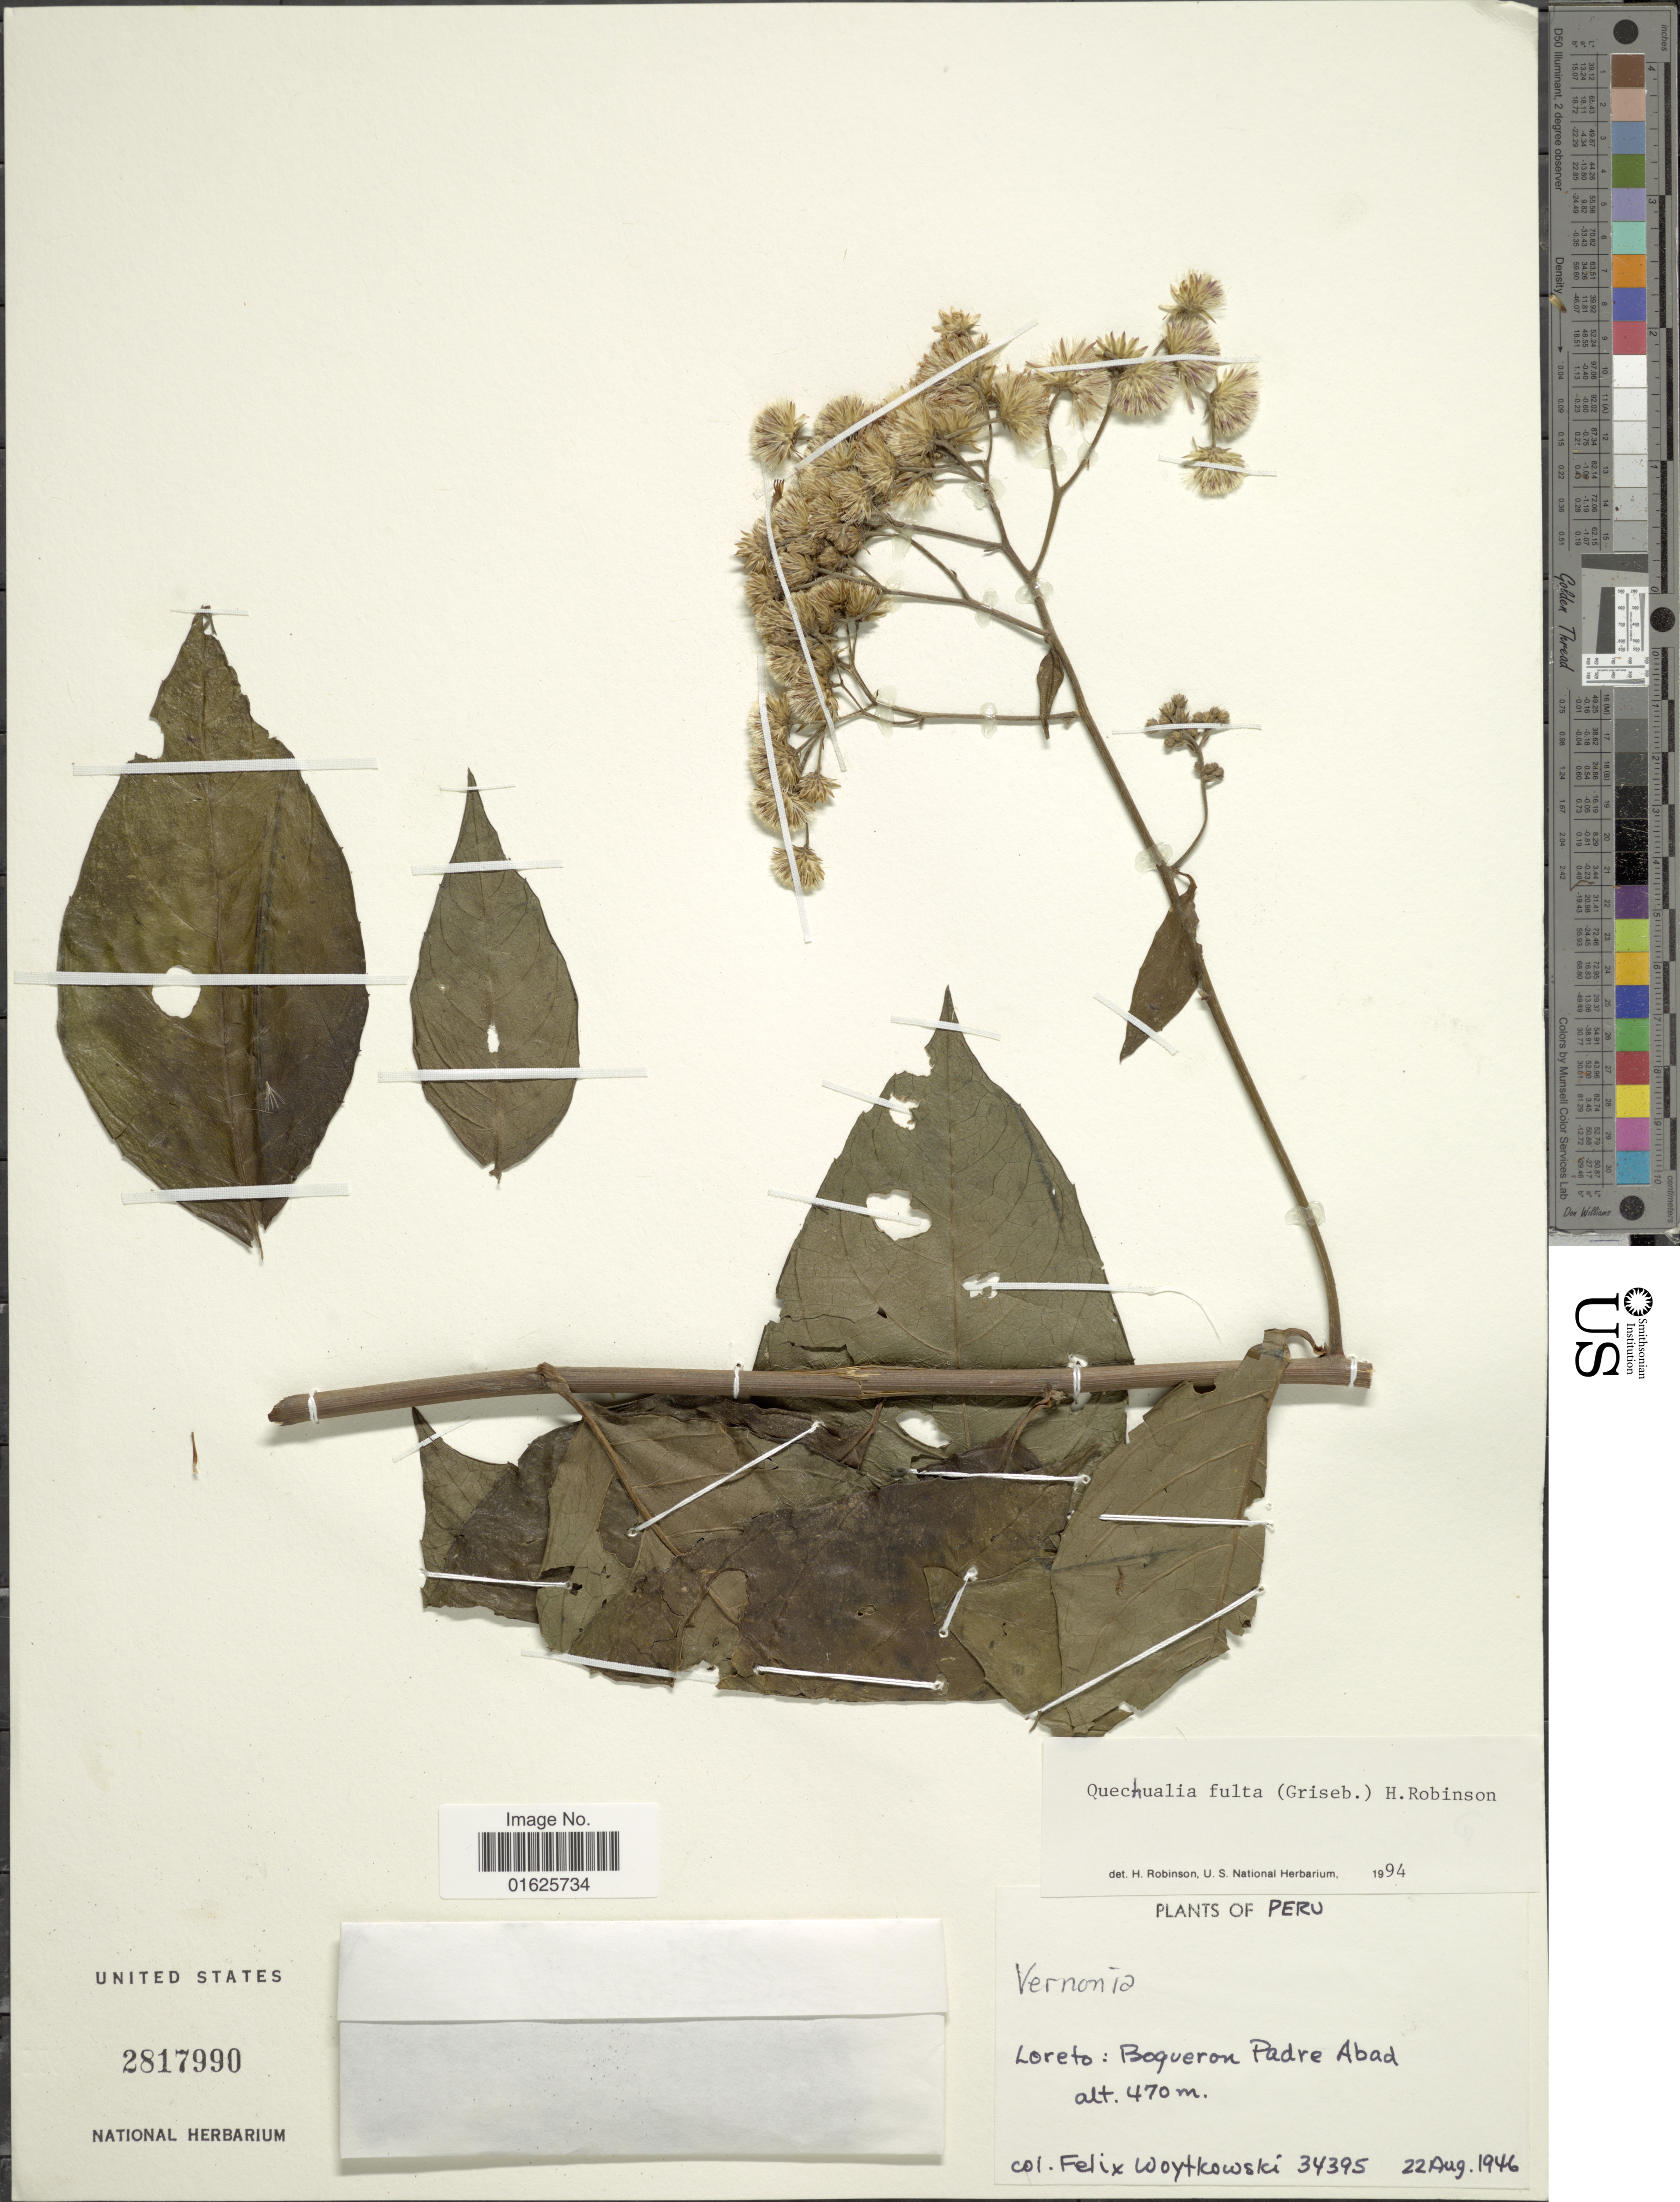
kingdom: Plantae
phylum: Tracheophyta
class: Magnoliopsida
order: Asterales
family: Asteraceae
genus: Quechualia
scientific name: Quechualia fulta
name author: (Griseb.) H. Rob.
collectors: F. Woytkowski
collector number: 34395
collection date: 1946-08-22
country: Peru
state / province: Loreto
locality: Boqueron Padre Abad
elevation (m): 470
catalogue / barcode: US 2817990